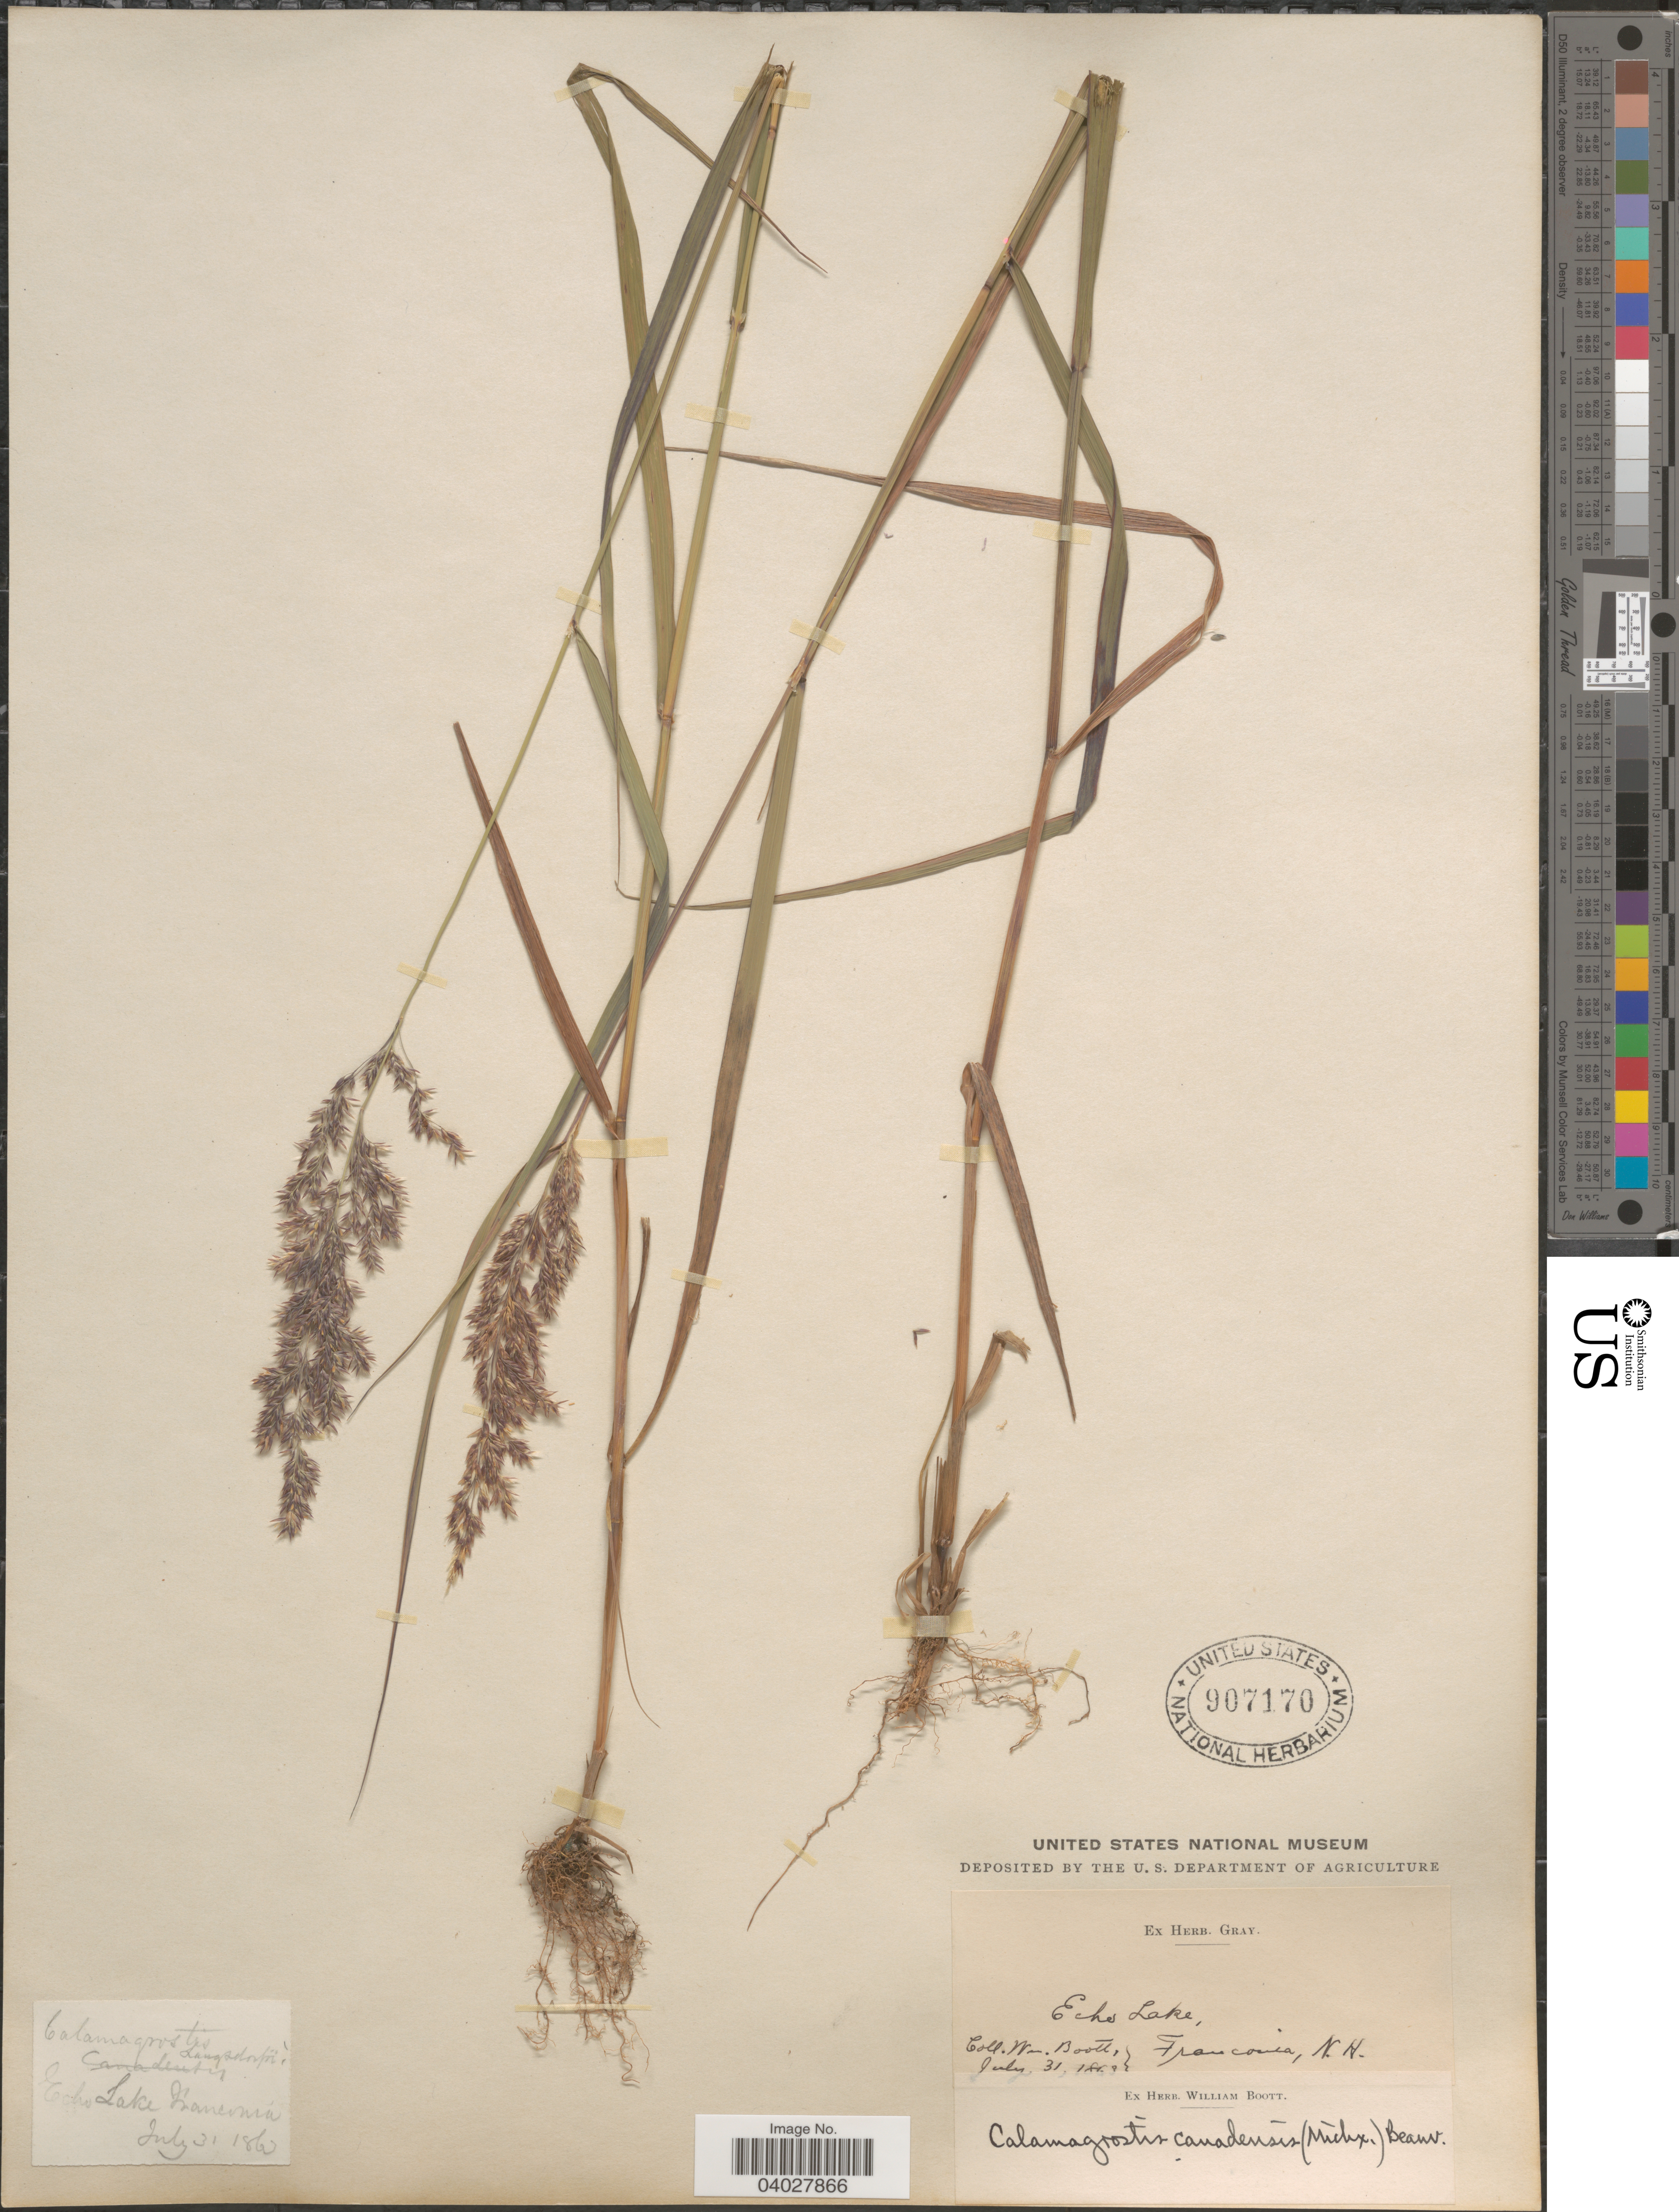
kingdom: Plantae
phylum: Tracheophyta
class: Liliopsida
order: Poales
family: Poaceae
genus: Calamagrostis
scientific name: Calamagrostis canadensis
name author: (Michx.) P. Beauv.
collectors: W. Boott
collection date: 1869-07-31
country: United States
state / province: New Hampshire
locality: Echo Lake, Franconia.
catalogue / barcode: US 907170